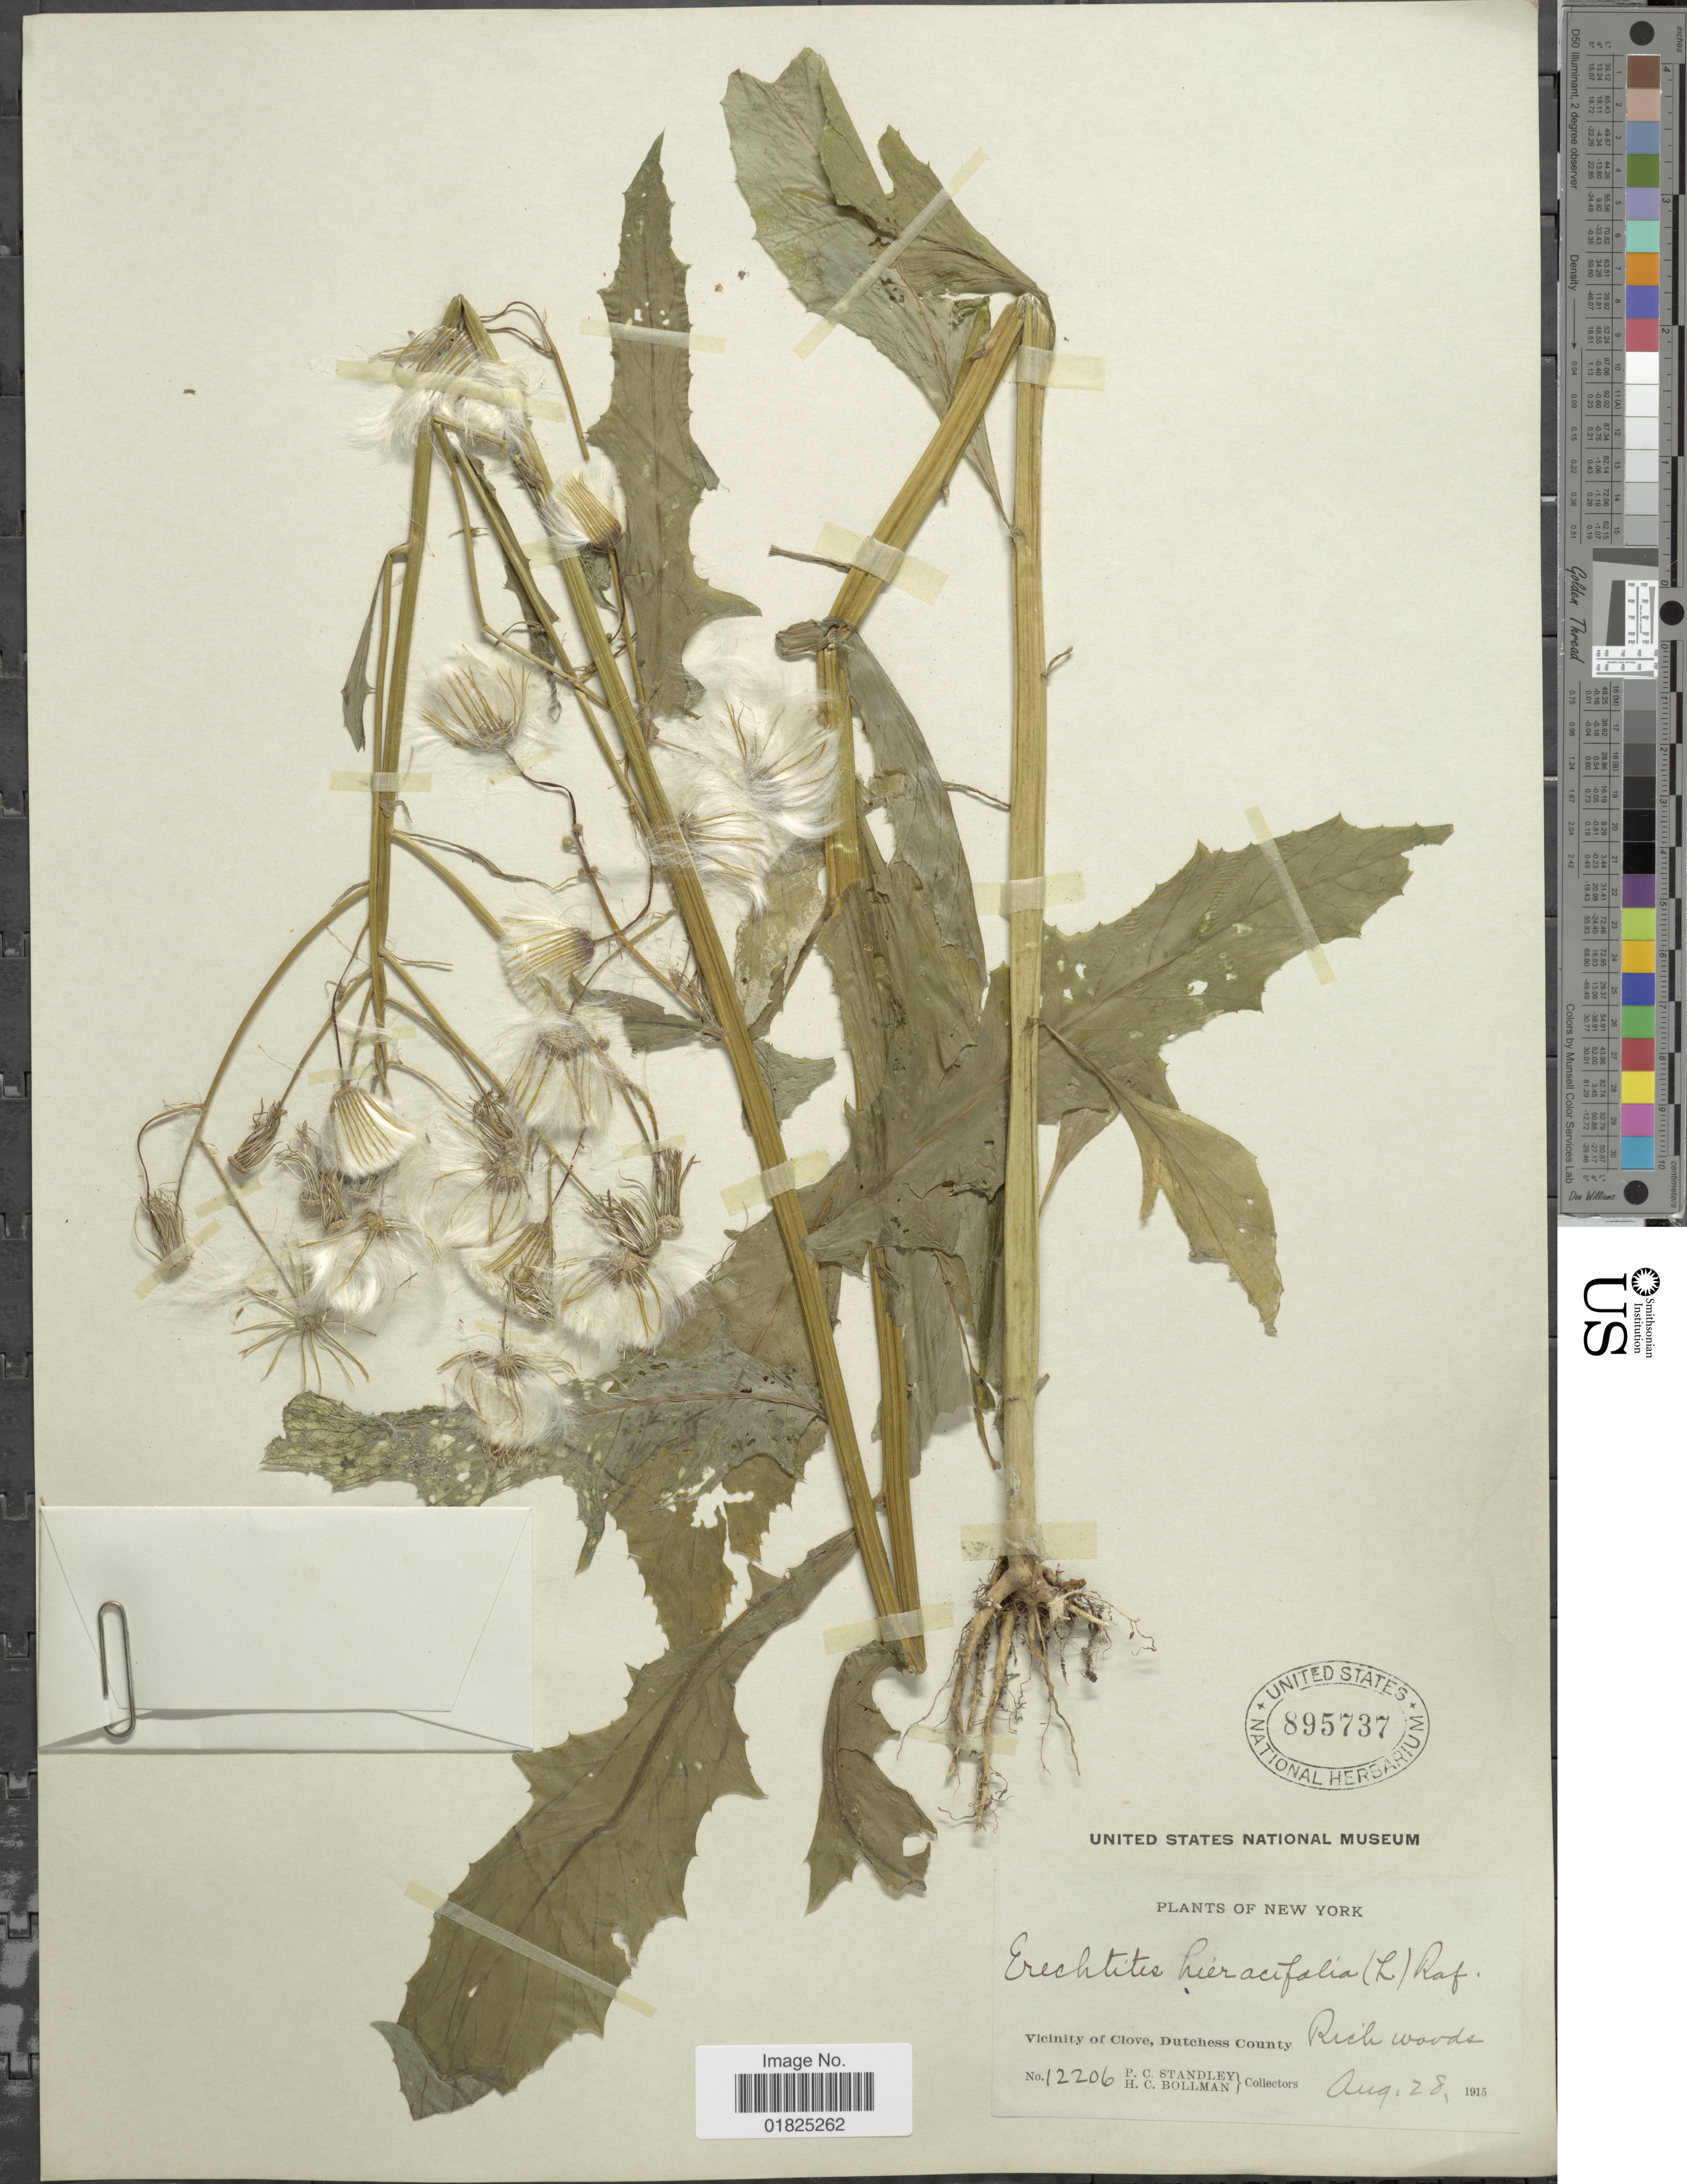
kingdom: Plantae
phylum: Tracheophyta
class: Magnoliopsida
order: Asterales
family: Asteraceae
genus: Erechtites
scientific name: Erechtites hieraciifolius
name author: (L.) Raf. ex DC.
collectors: P. C. Standley & H. C. Bollman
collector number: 12206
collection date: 1915-08-28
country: United States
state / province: New York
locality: Vicinity of Clove, Dutchess County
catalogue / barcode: US 895737